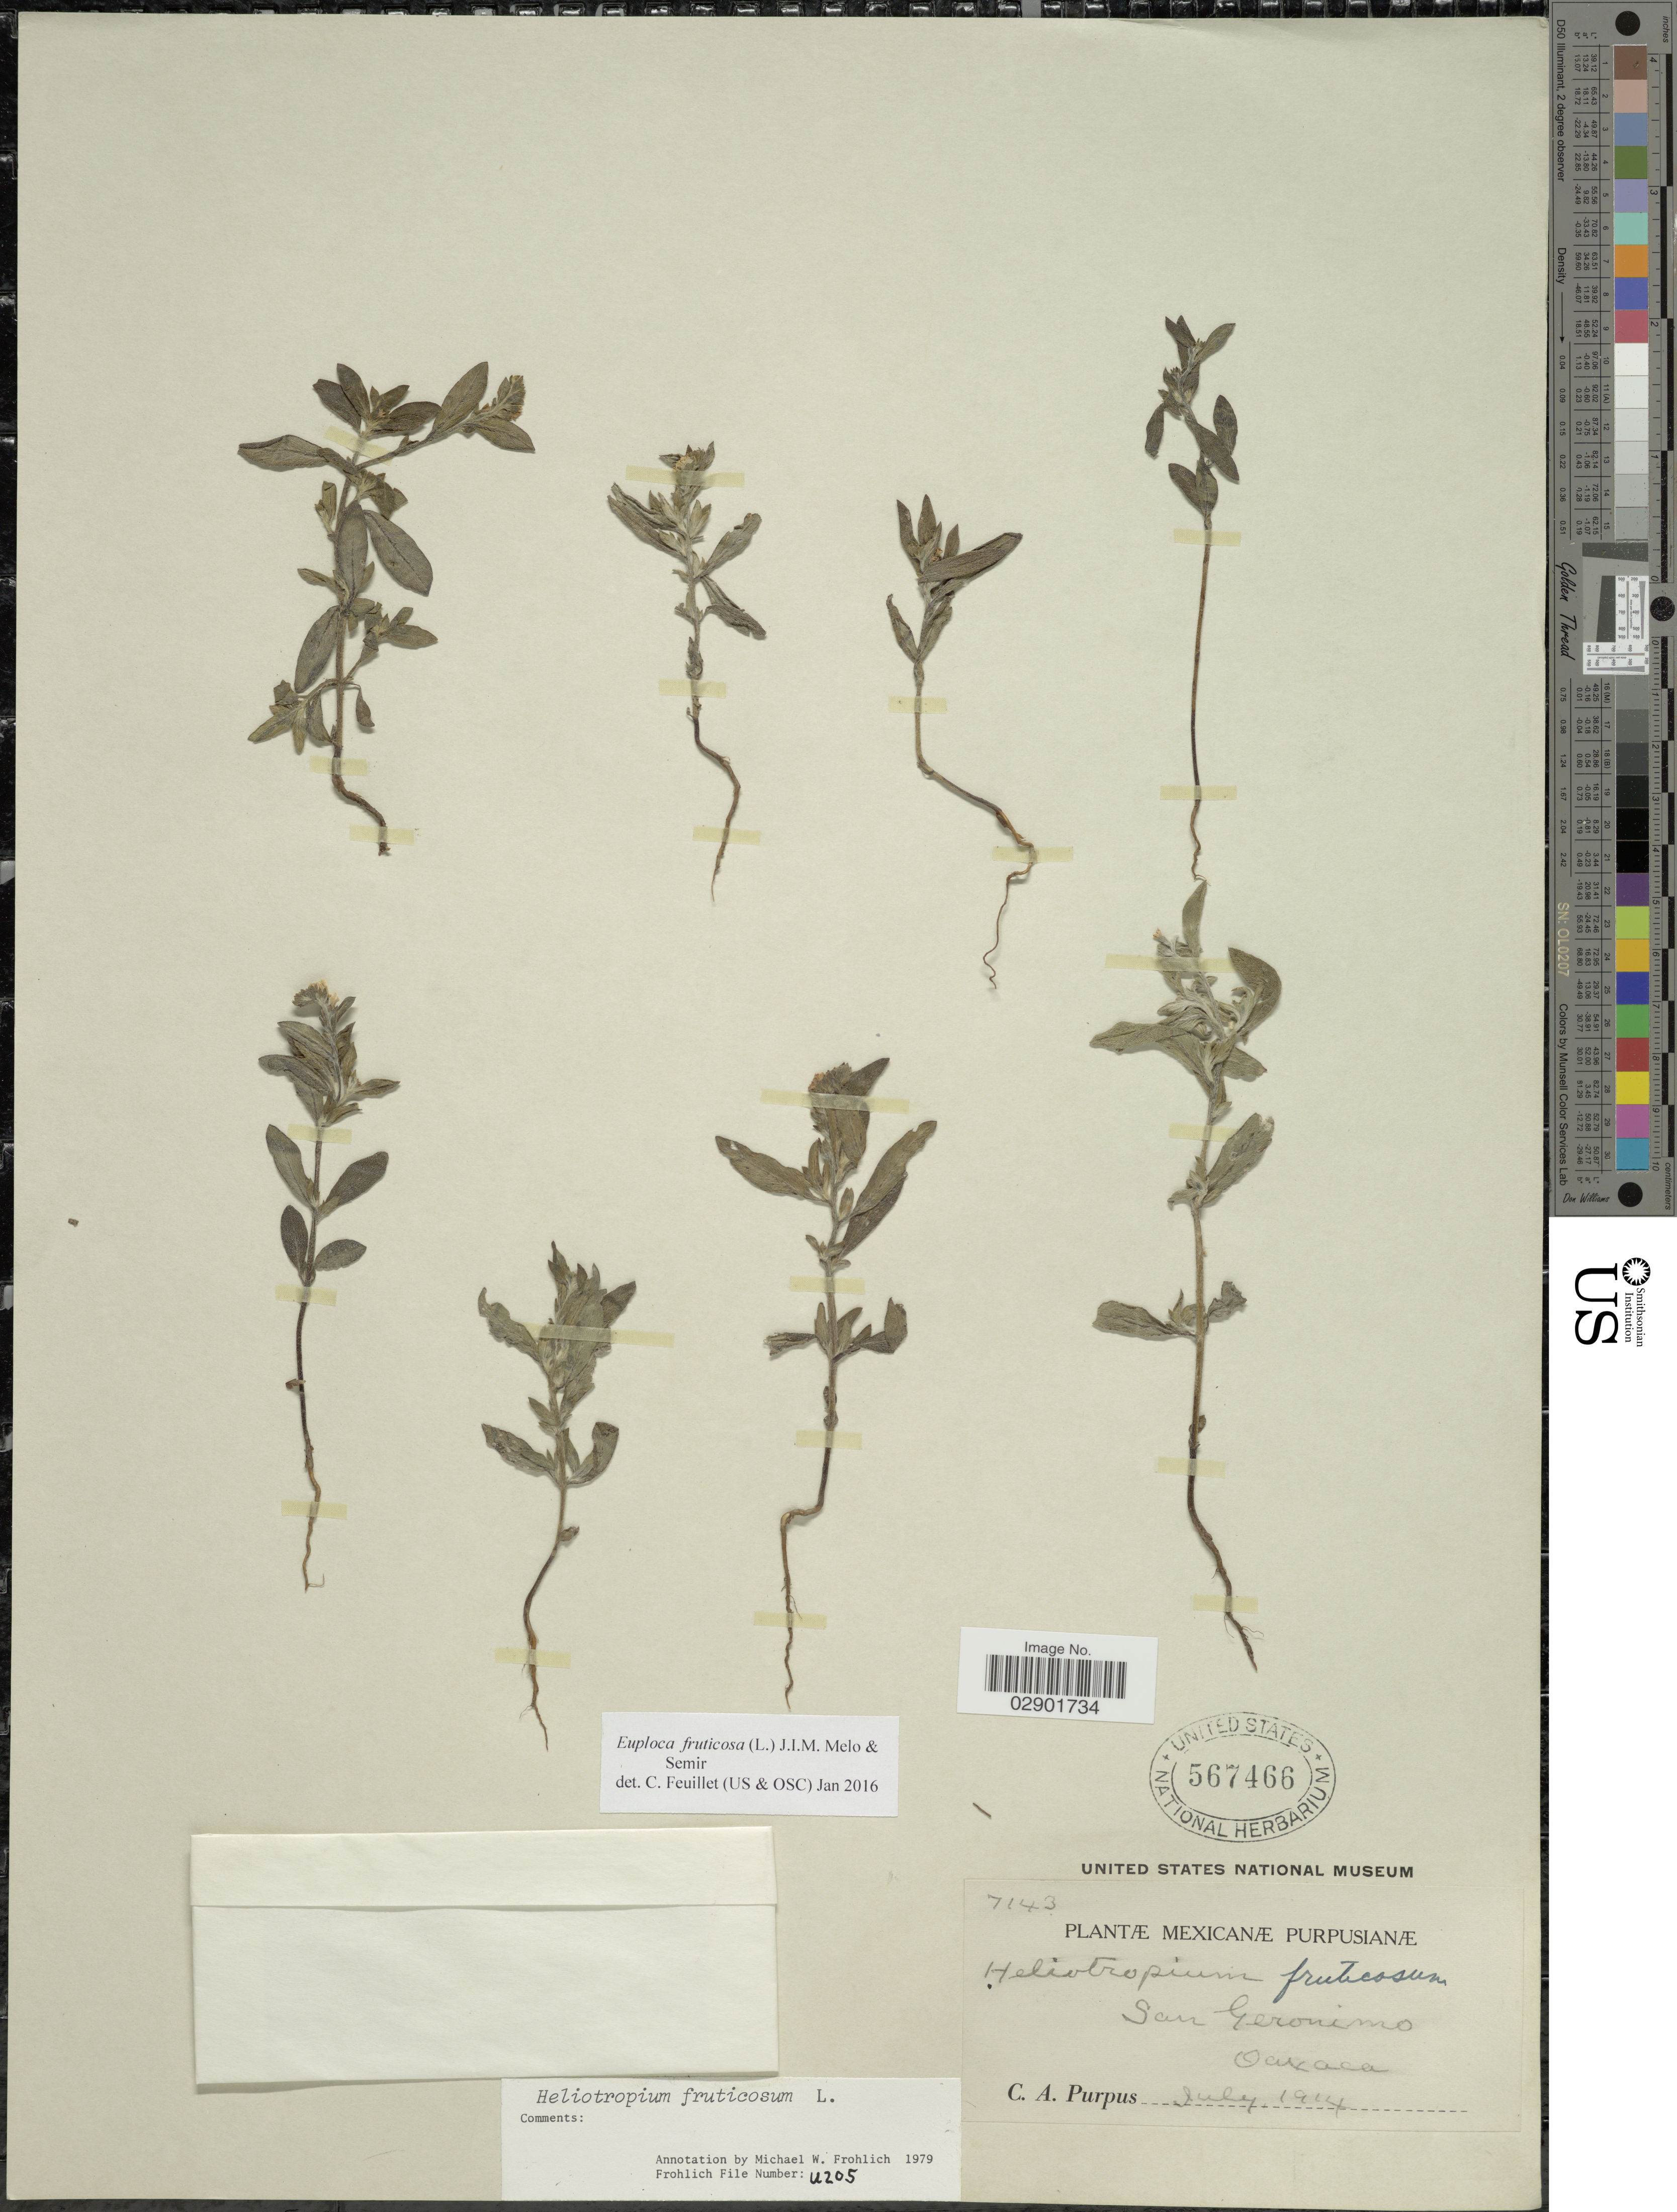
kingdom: Plantae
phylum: Tracheophyta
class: Magnoliopsida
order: Boraginales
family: Heliotropiaceae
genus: Euploca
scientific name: Euploca fruticosa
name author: (L.) J.I.M. Melo & Semir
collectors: C. A. Purpus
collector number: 7143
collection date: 1914-07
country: Mexico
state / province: Oaxaca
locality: San Geronimo.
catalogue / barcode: US 567466